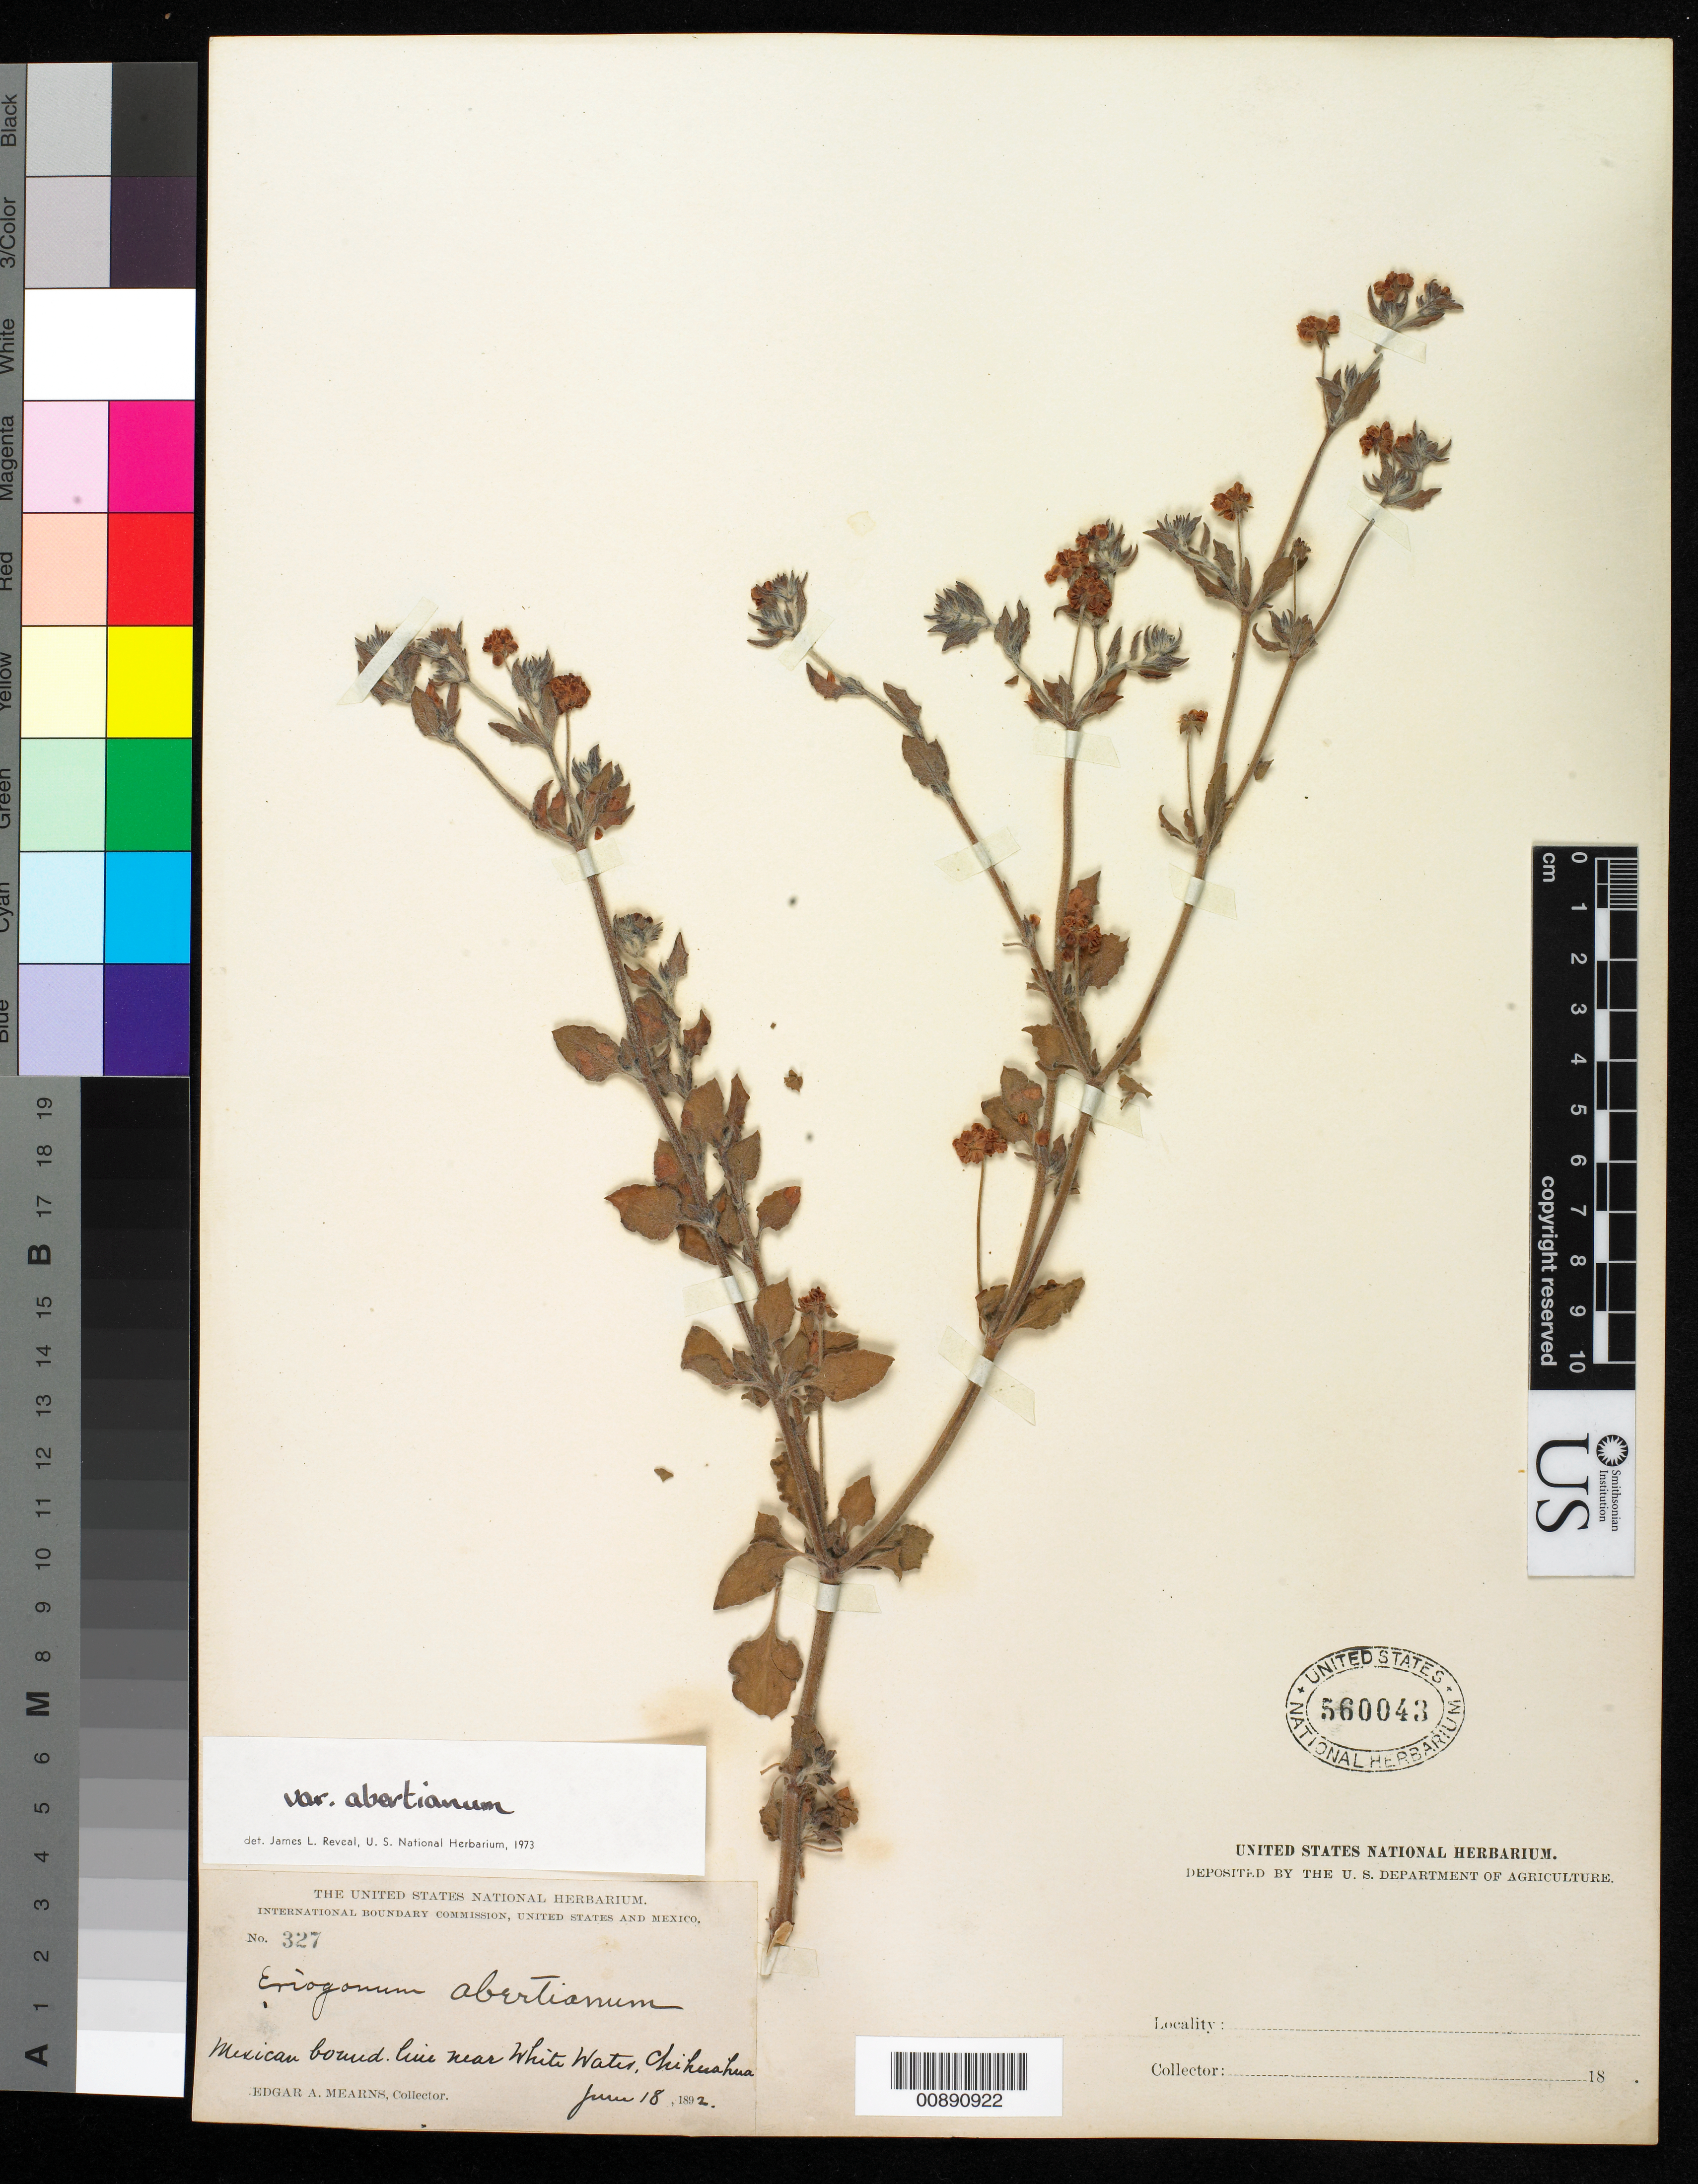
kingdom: Plantae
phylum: Tracheophyta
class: Magnoliopsida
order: Caryophyllales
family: Polygonaceae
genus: Eriogonum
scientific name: Eriogonum abertianum var. abertianum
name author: Torr.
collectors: E. A. Mearns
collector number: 327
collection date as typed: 18 Jun 1892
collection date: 1892-06-18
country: Mexico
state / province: Chihuahua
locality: Mexican Boundary Line near White Water, Chihuahua.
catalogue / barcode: US 560043